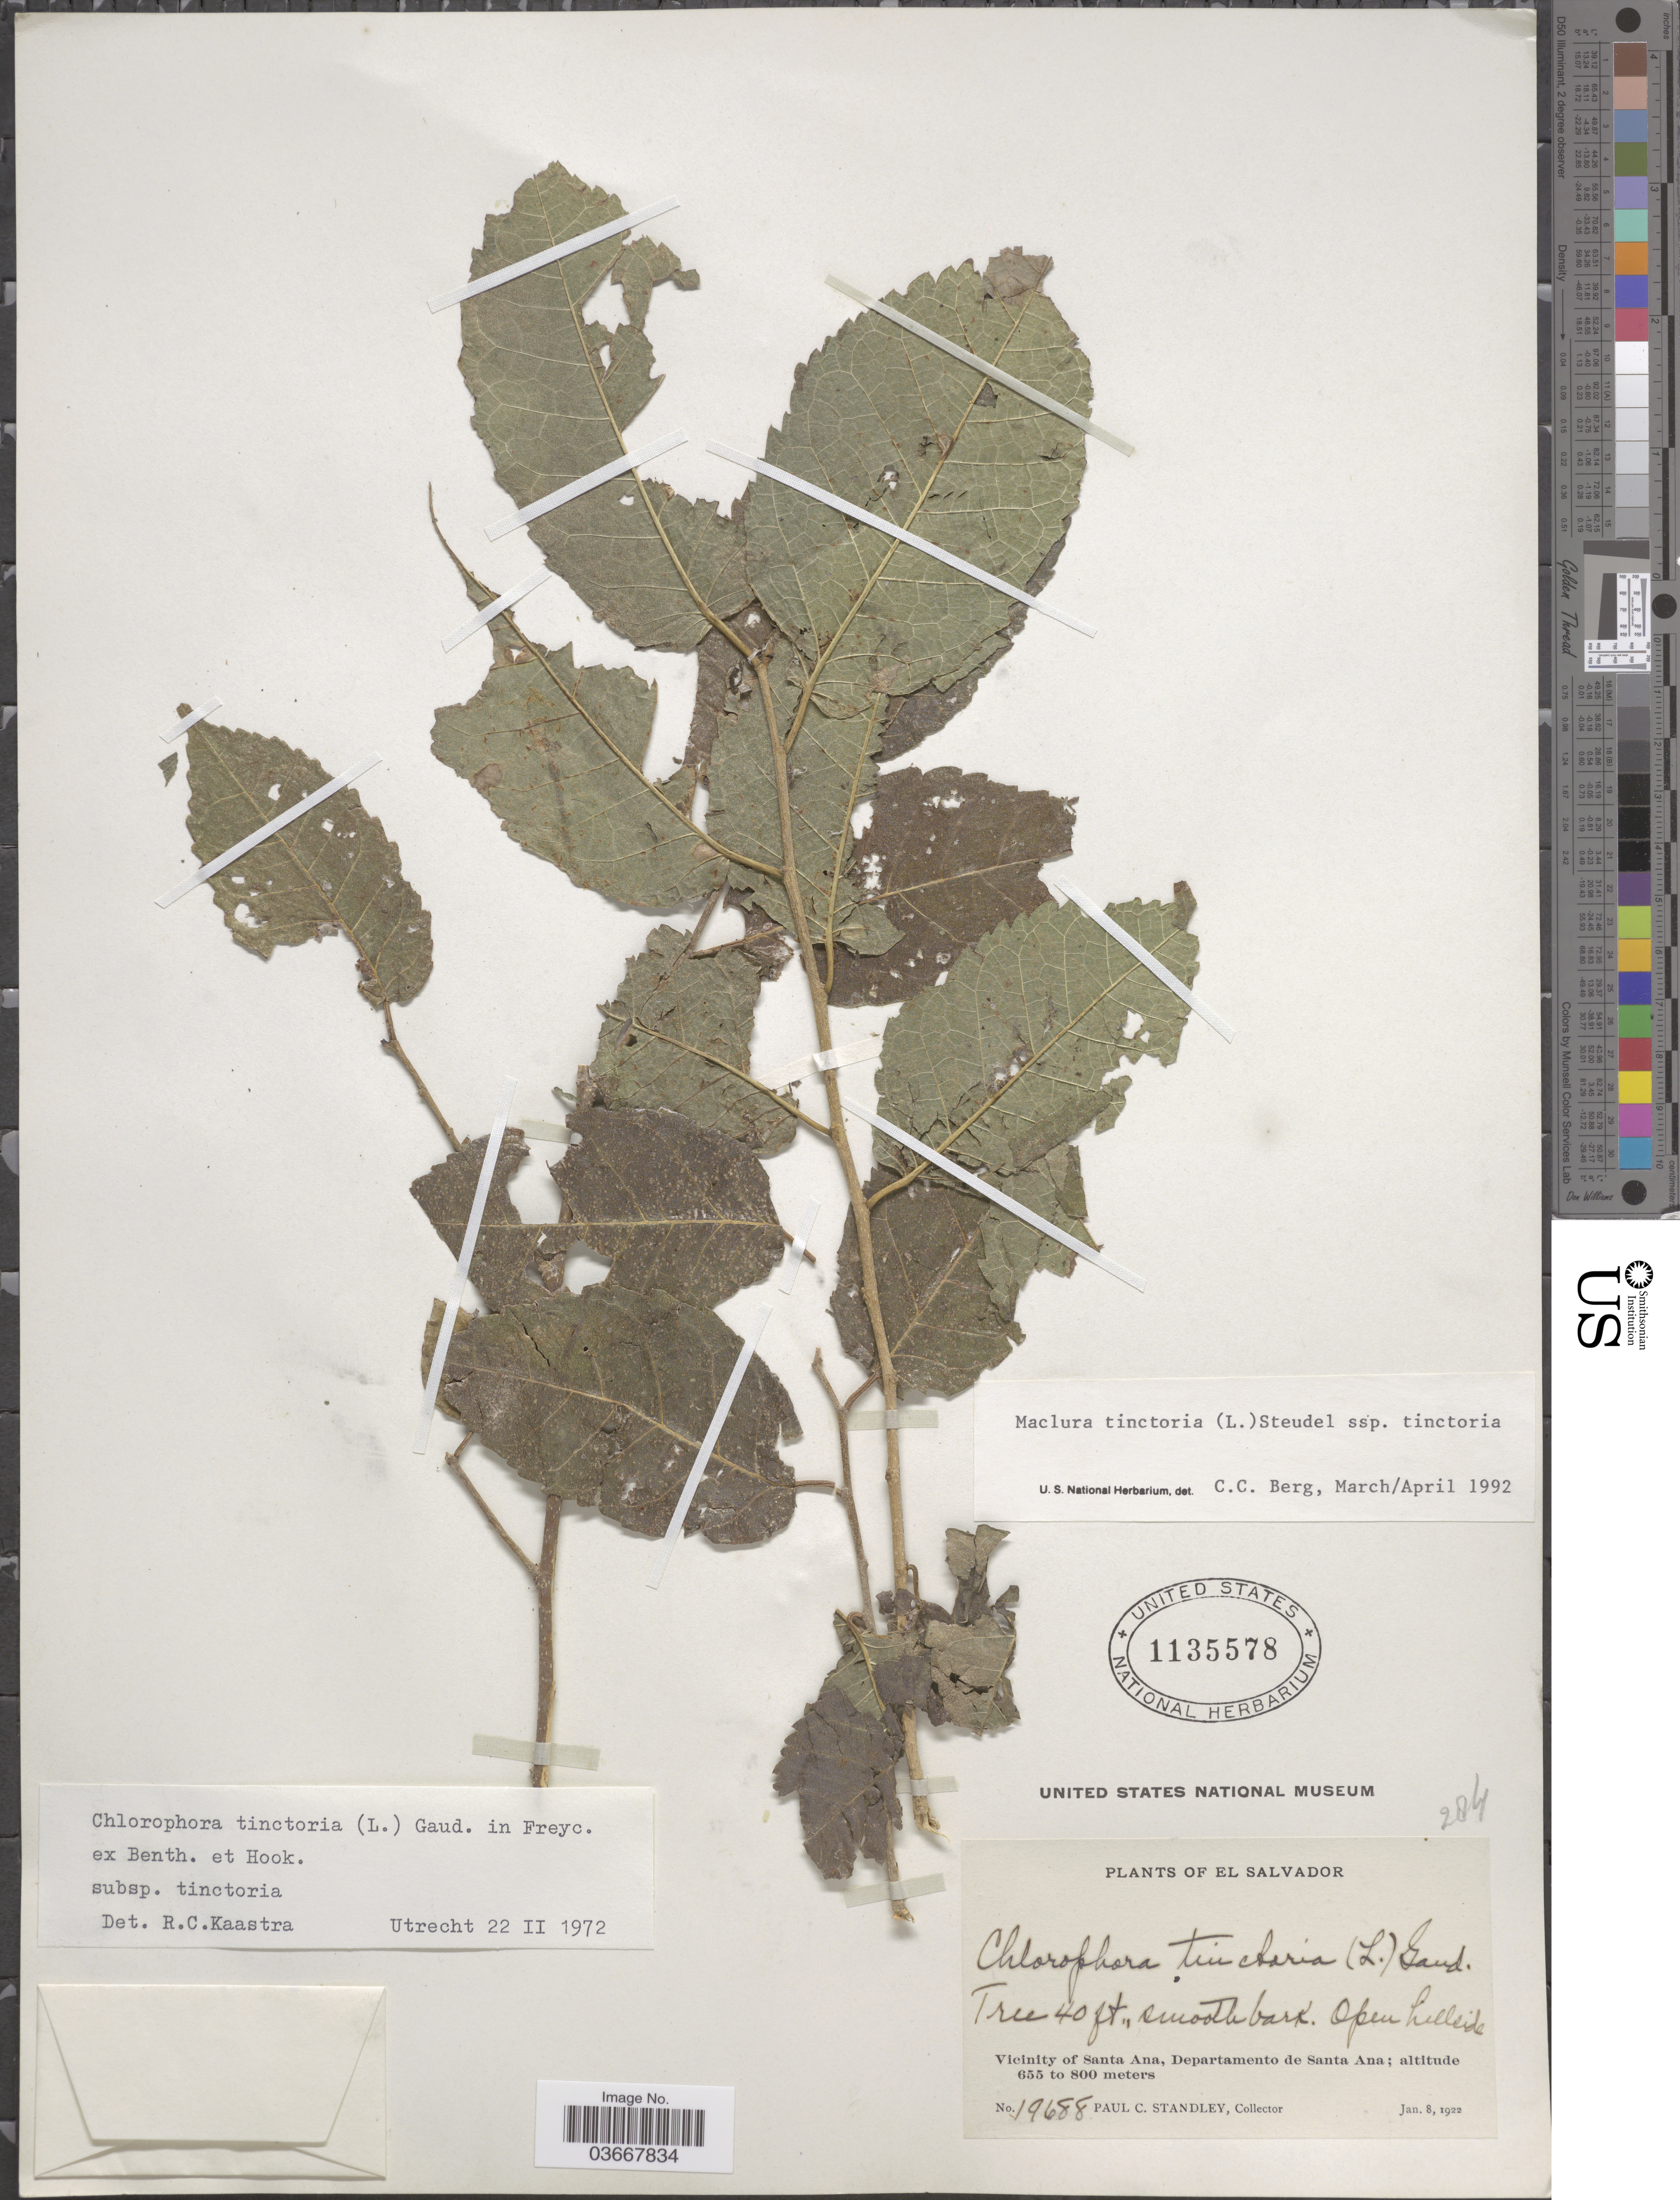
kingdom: Plantae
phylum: Tracheophyta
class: Magnoliopsida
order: Rosales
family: Moraceae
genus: Maclura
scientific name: Maclura tinctoria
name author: (L.) D. Don ex Steud.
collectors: P. C. Standley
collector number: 19688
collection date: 1922-01-08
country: El Salvador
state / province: Santa Ana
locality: Vicinity of Santa Ana, Departamento de Santa Ana.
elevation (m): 655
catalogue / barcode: US 1135578